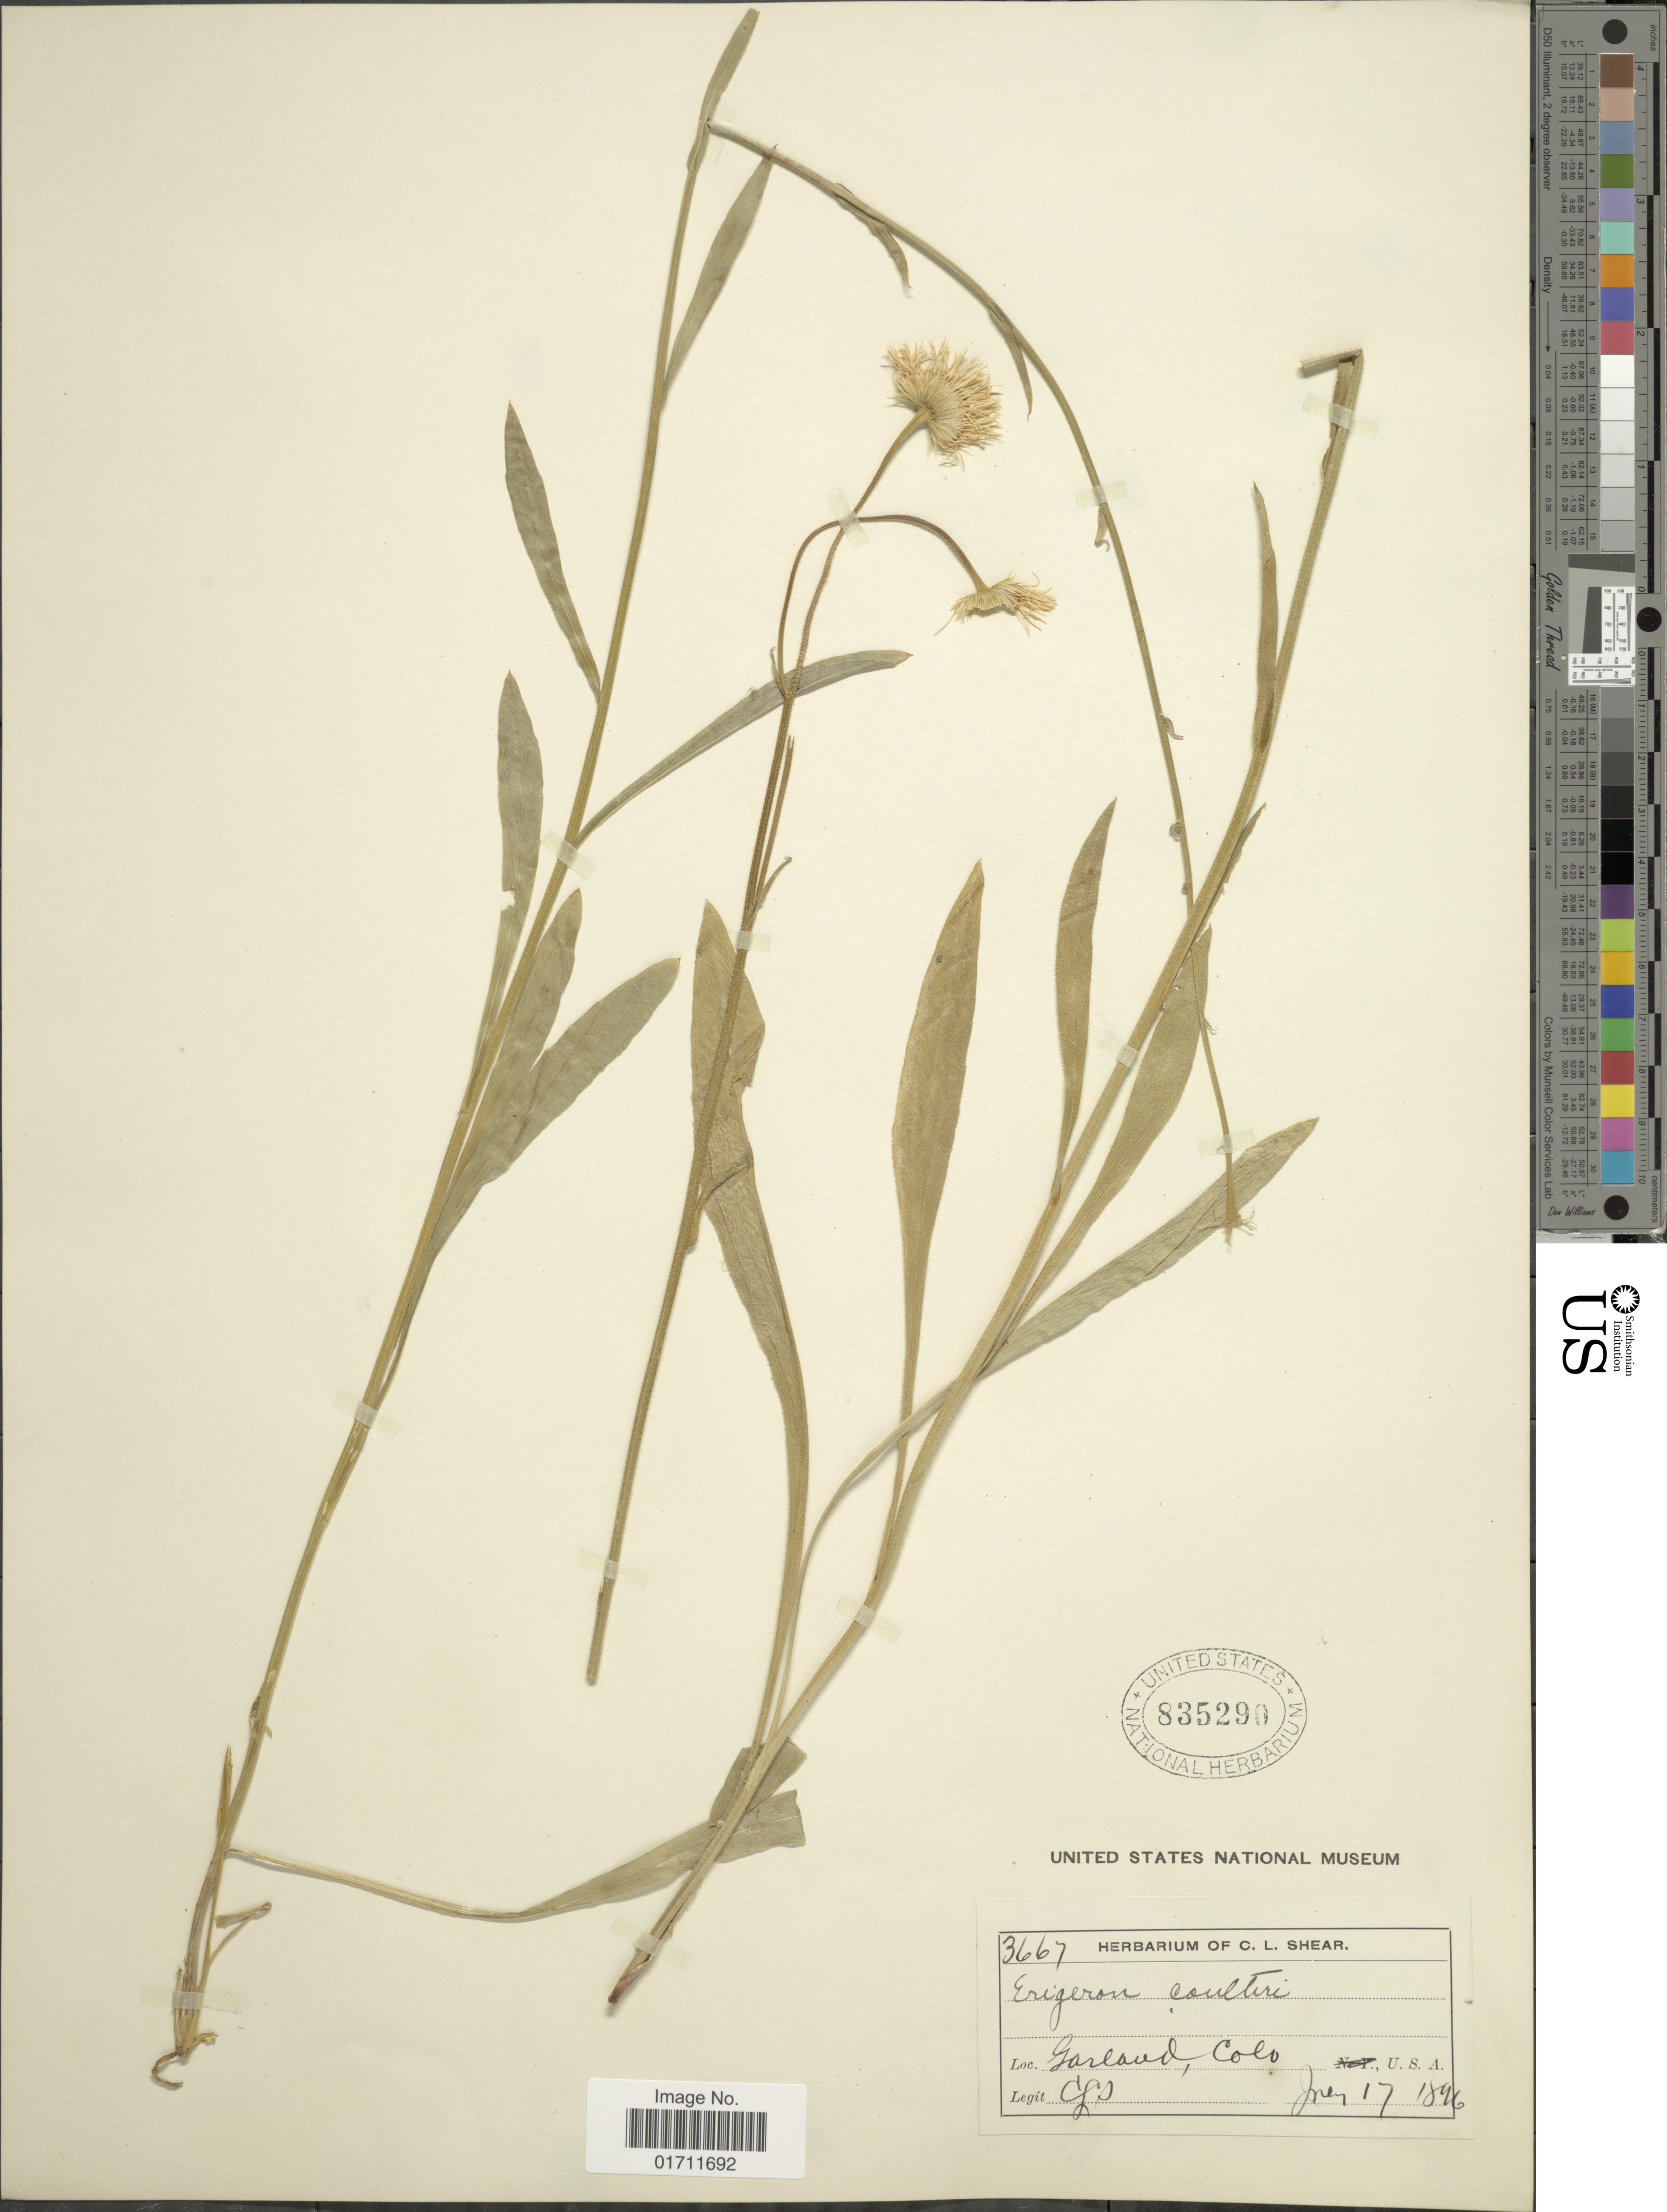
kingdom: Plantae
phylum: Tracheophyta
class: Magnoliopsida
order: Asterales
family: Asteraceae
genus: Erigeron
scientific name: Erigeron coulteri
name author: Porter in Porter & J.M. Coult.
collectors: C. L. Shear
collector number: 3667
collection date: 1896-07-17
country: United States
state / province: Colorado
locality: Garland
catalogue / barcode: US 835290